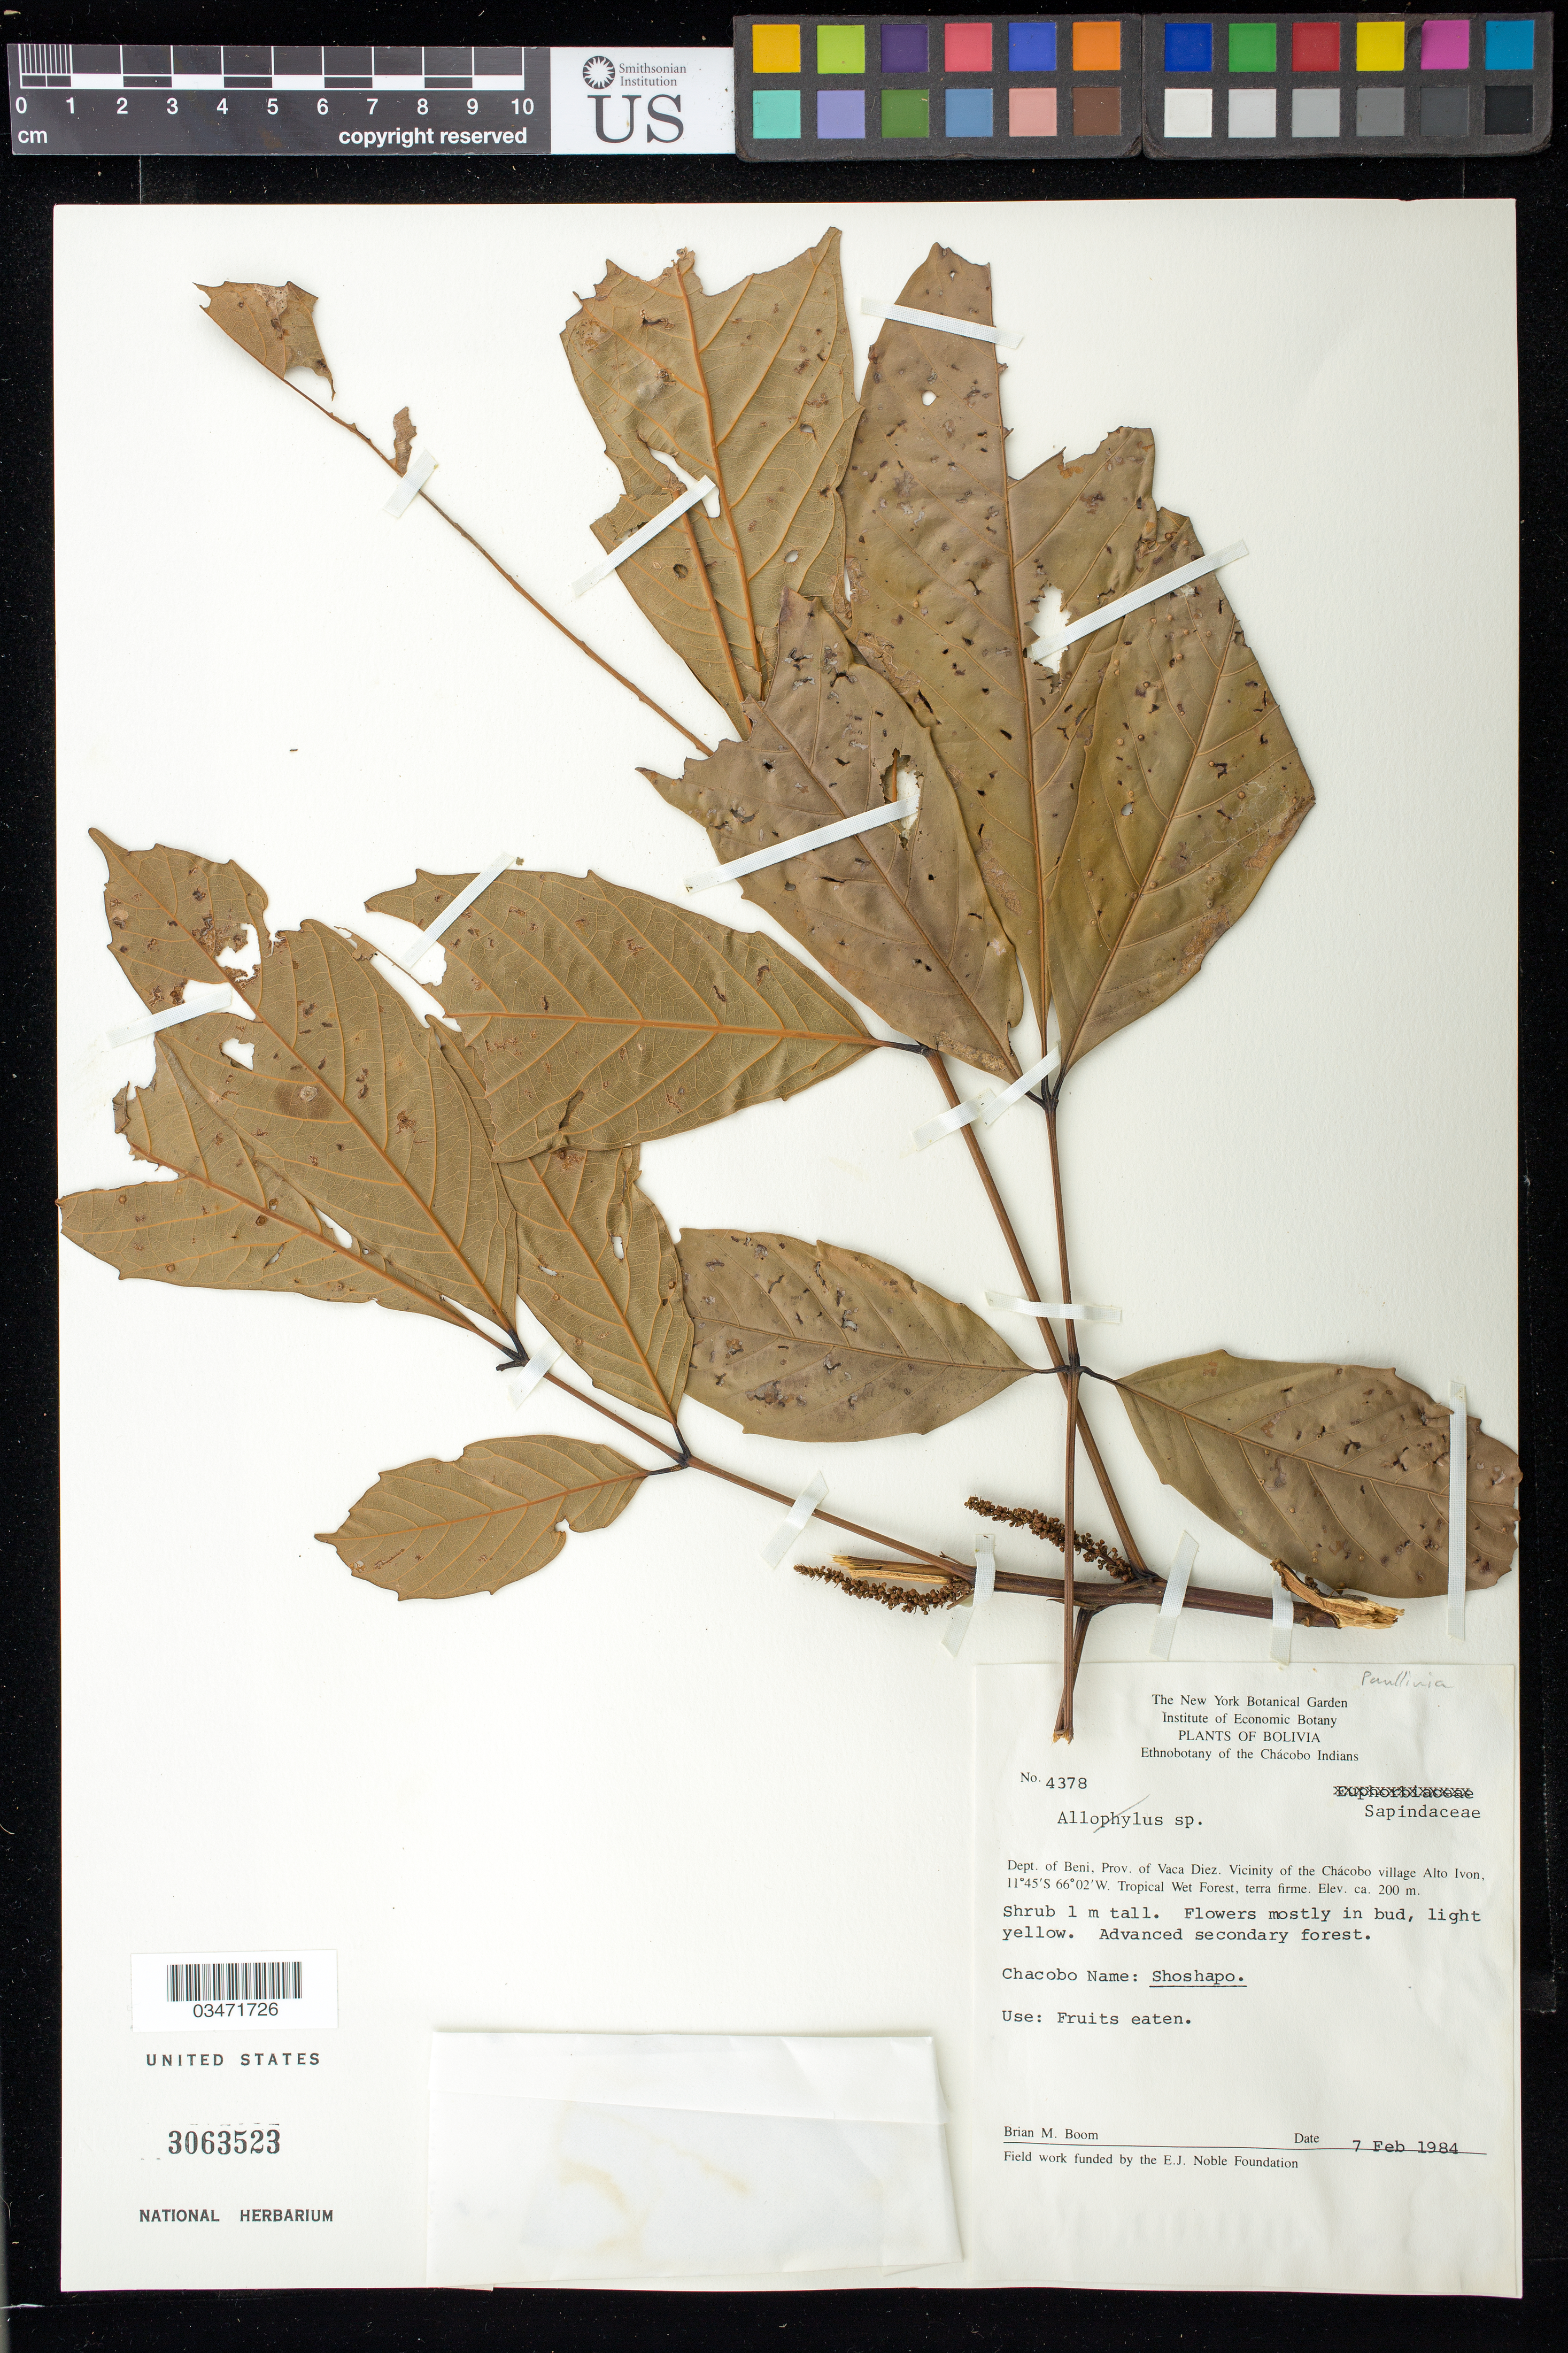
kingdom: Plantae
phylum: Tracheophyta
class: Magnoliopsida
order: Sapindales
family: Sapindaceae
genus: Paullinia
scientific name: Paullinia cuneata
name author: Radlk.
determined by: Acevedo-Rodriguez, P., (US), Smithsonian Institution - National Museum of Natural History (UNITED STATES)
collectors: B. M. Boom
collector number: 4378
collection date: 1984-02-07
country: Bolivia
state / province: Beni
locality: Prov. Vaca Diez. Vicinity of Chácobo village Allto Ivon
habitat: Advanced secondary forest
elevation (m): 200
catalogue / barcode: US 3063523